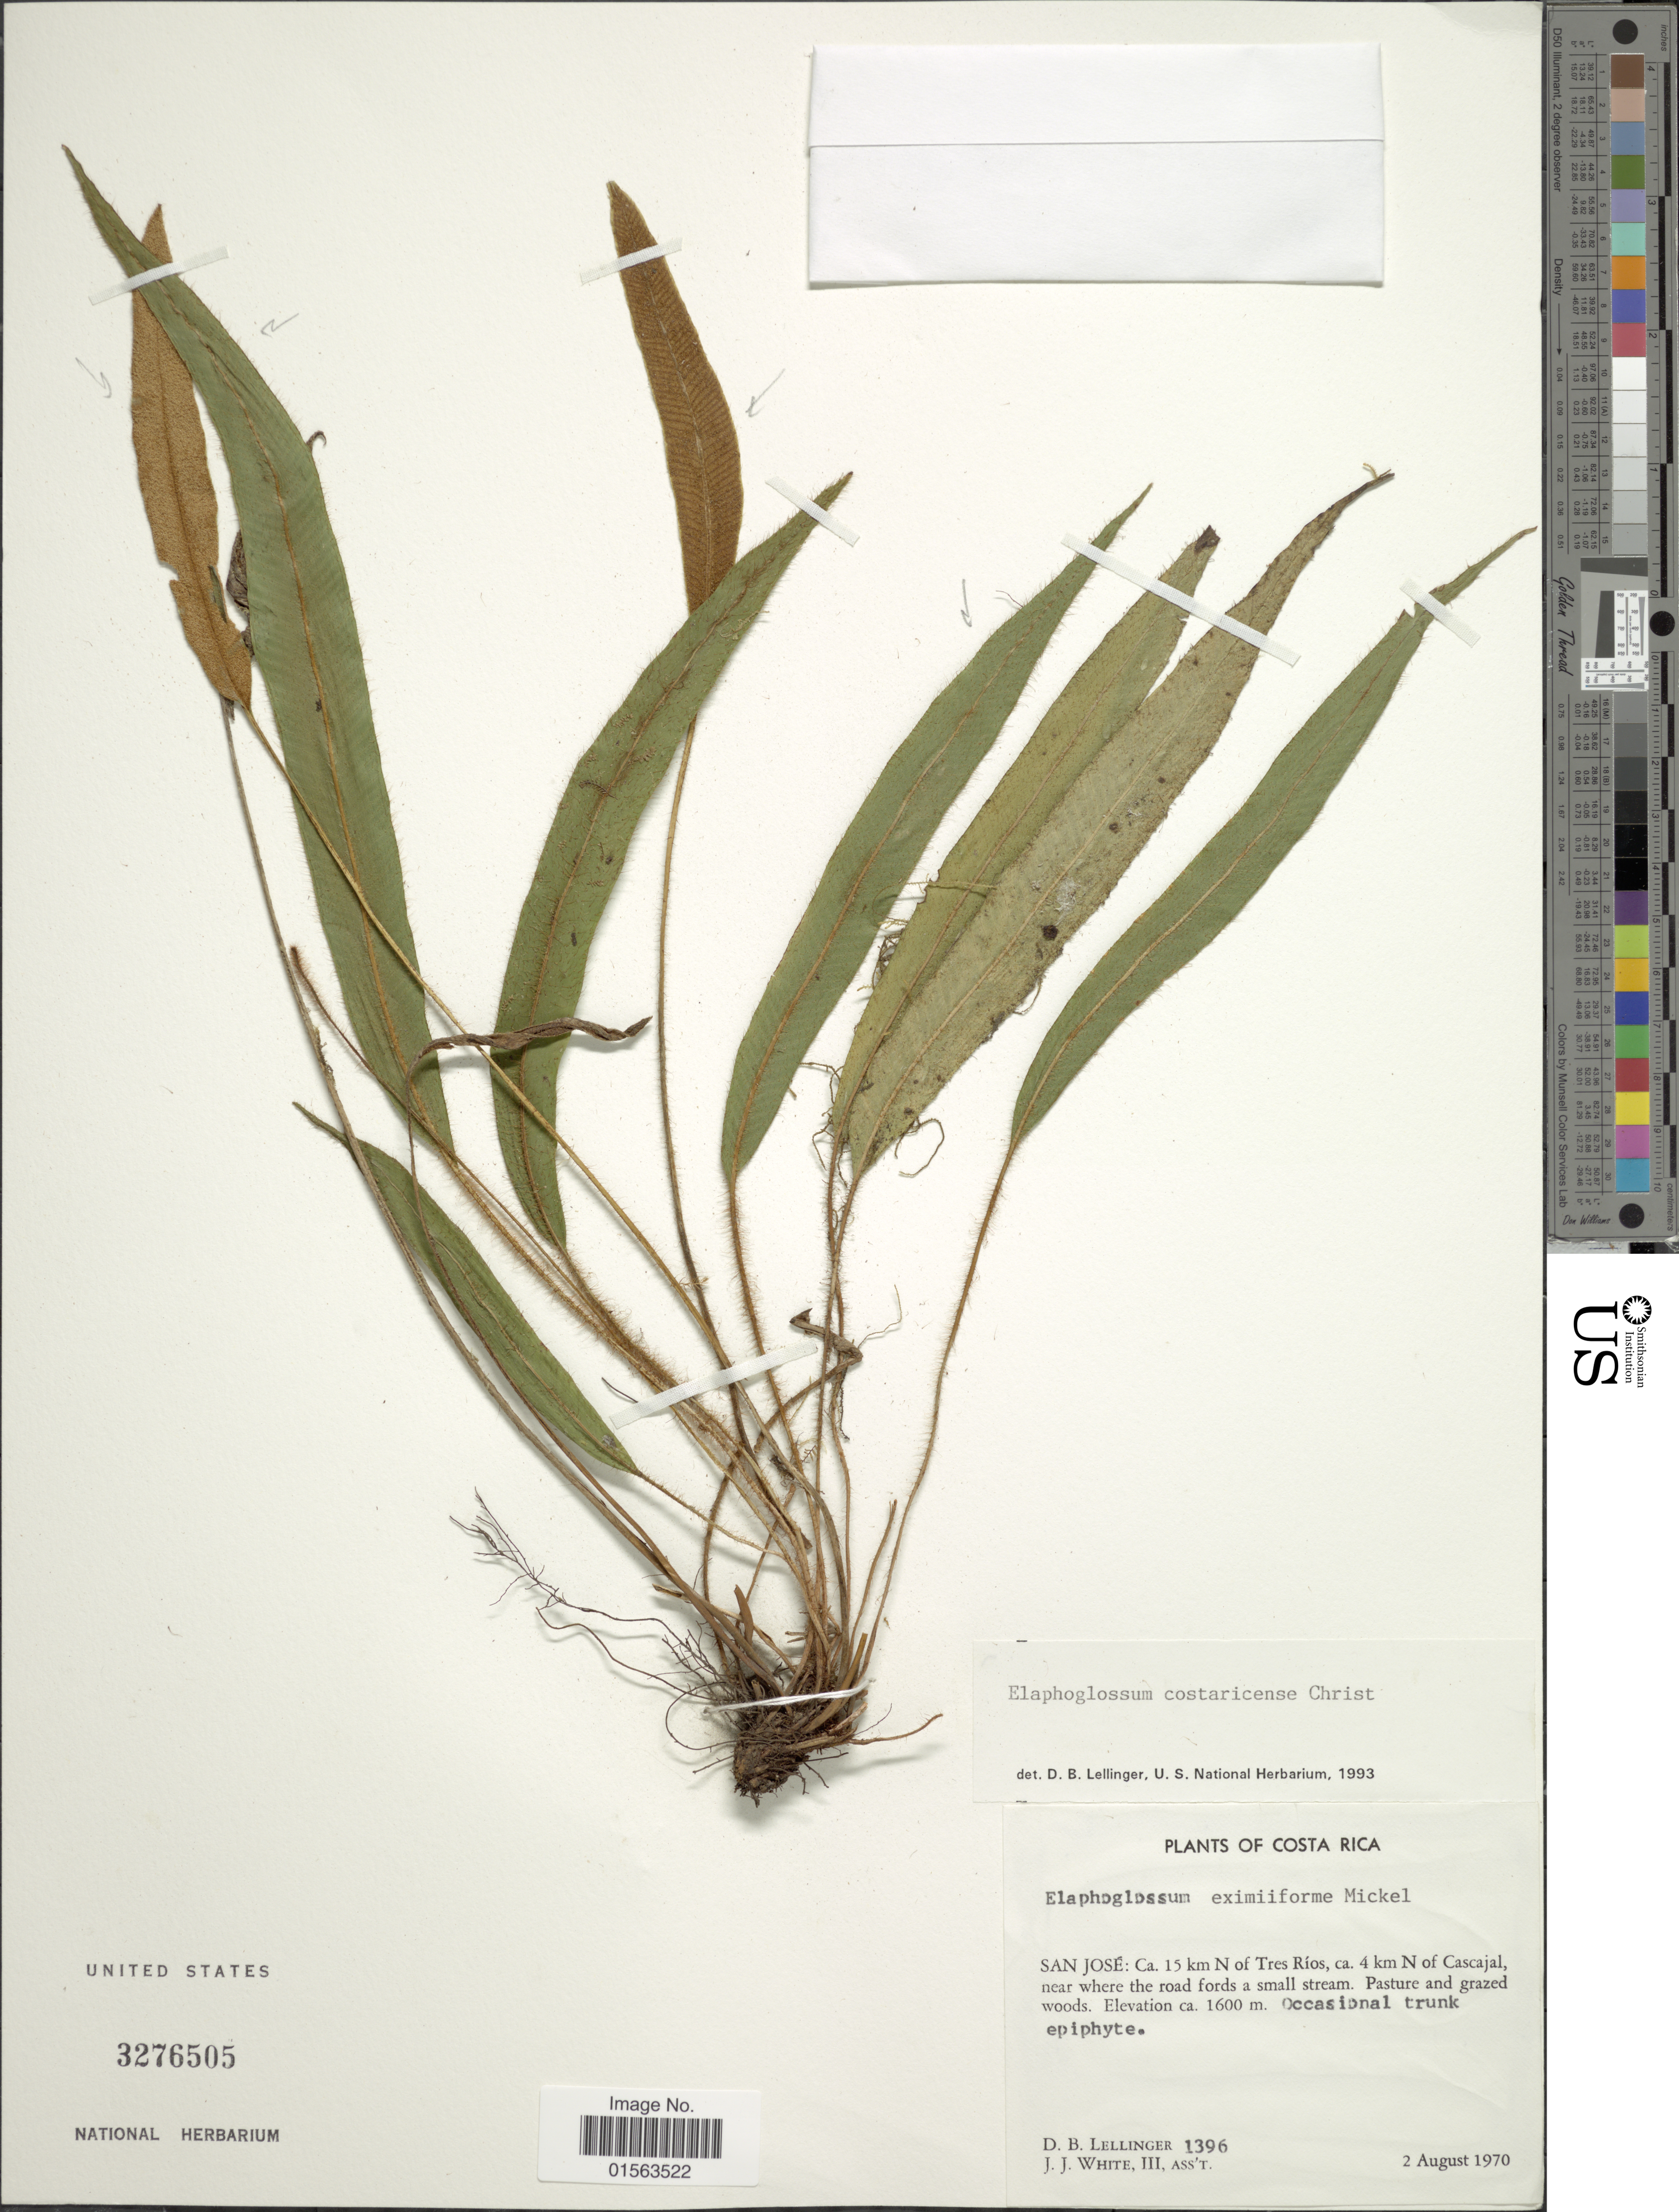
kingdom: Plantae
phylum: Tracheophyta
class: Polypodiopsida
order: Polypodiales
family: Dryopteridaceae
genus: Elaphoglossum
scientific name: Elaphoglossum costaricense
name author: Christ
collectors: D. B. Lellinger & J. J. White III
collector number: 1396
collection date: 1970-08-02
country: Costa Rica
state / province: San José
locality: San Jose: Ca. 15 km N of Tres Rios, ca 4 km N of Cascajal, near where the road fords a small stream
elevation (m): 1600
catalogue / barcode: US 3276505